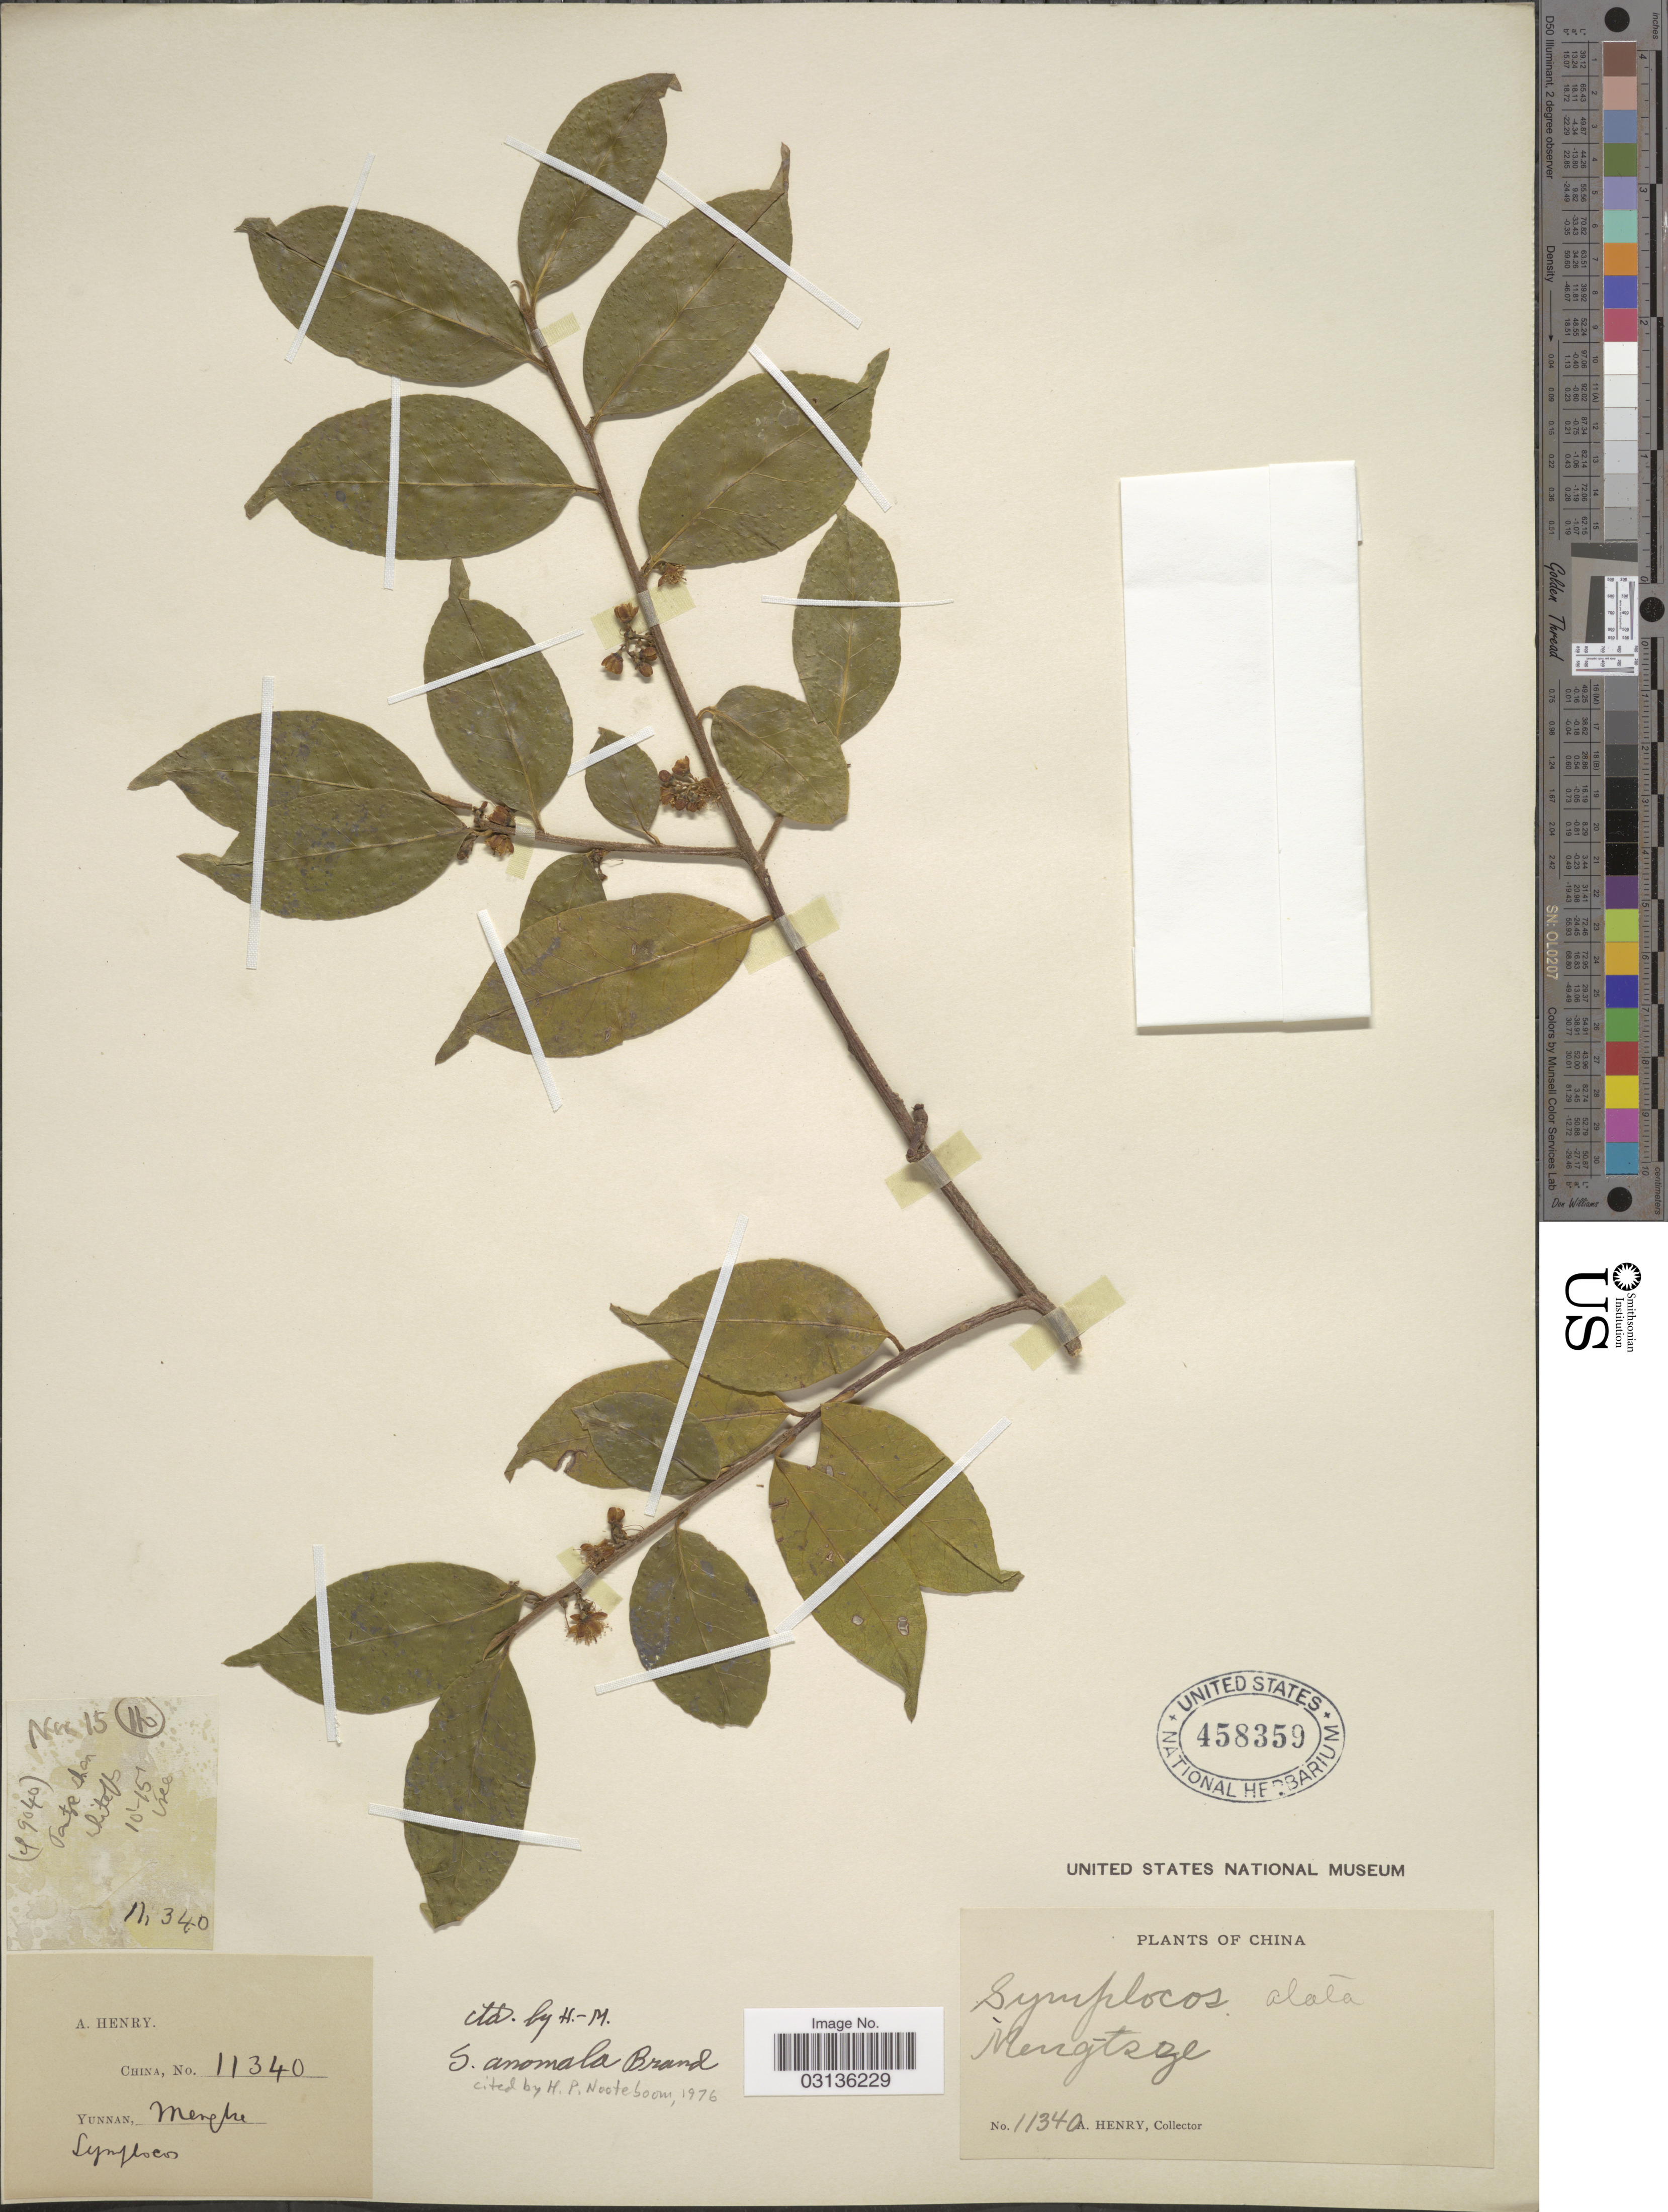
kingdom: Plantae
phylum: Tracheophyta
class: Magnoliopsida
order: Ericales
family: Symplocaceae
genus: Symplocos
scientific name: Symplocos anomala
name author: Brand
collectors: A. Henry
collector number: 1334 A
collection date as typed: Transcribed d/m/y: /11/15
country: China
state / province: Yunnan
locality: Mengtsze.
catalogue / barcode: US 458359